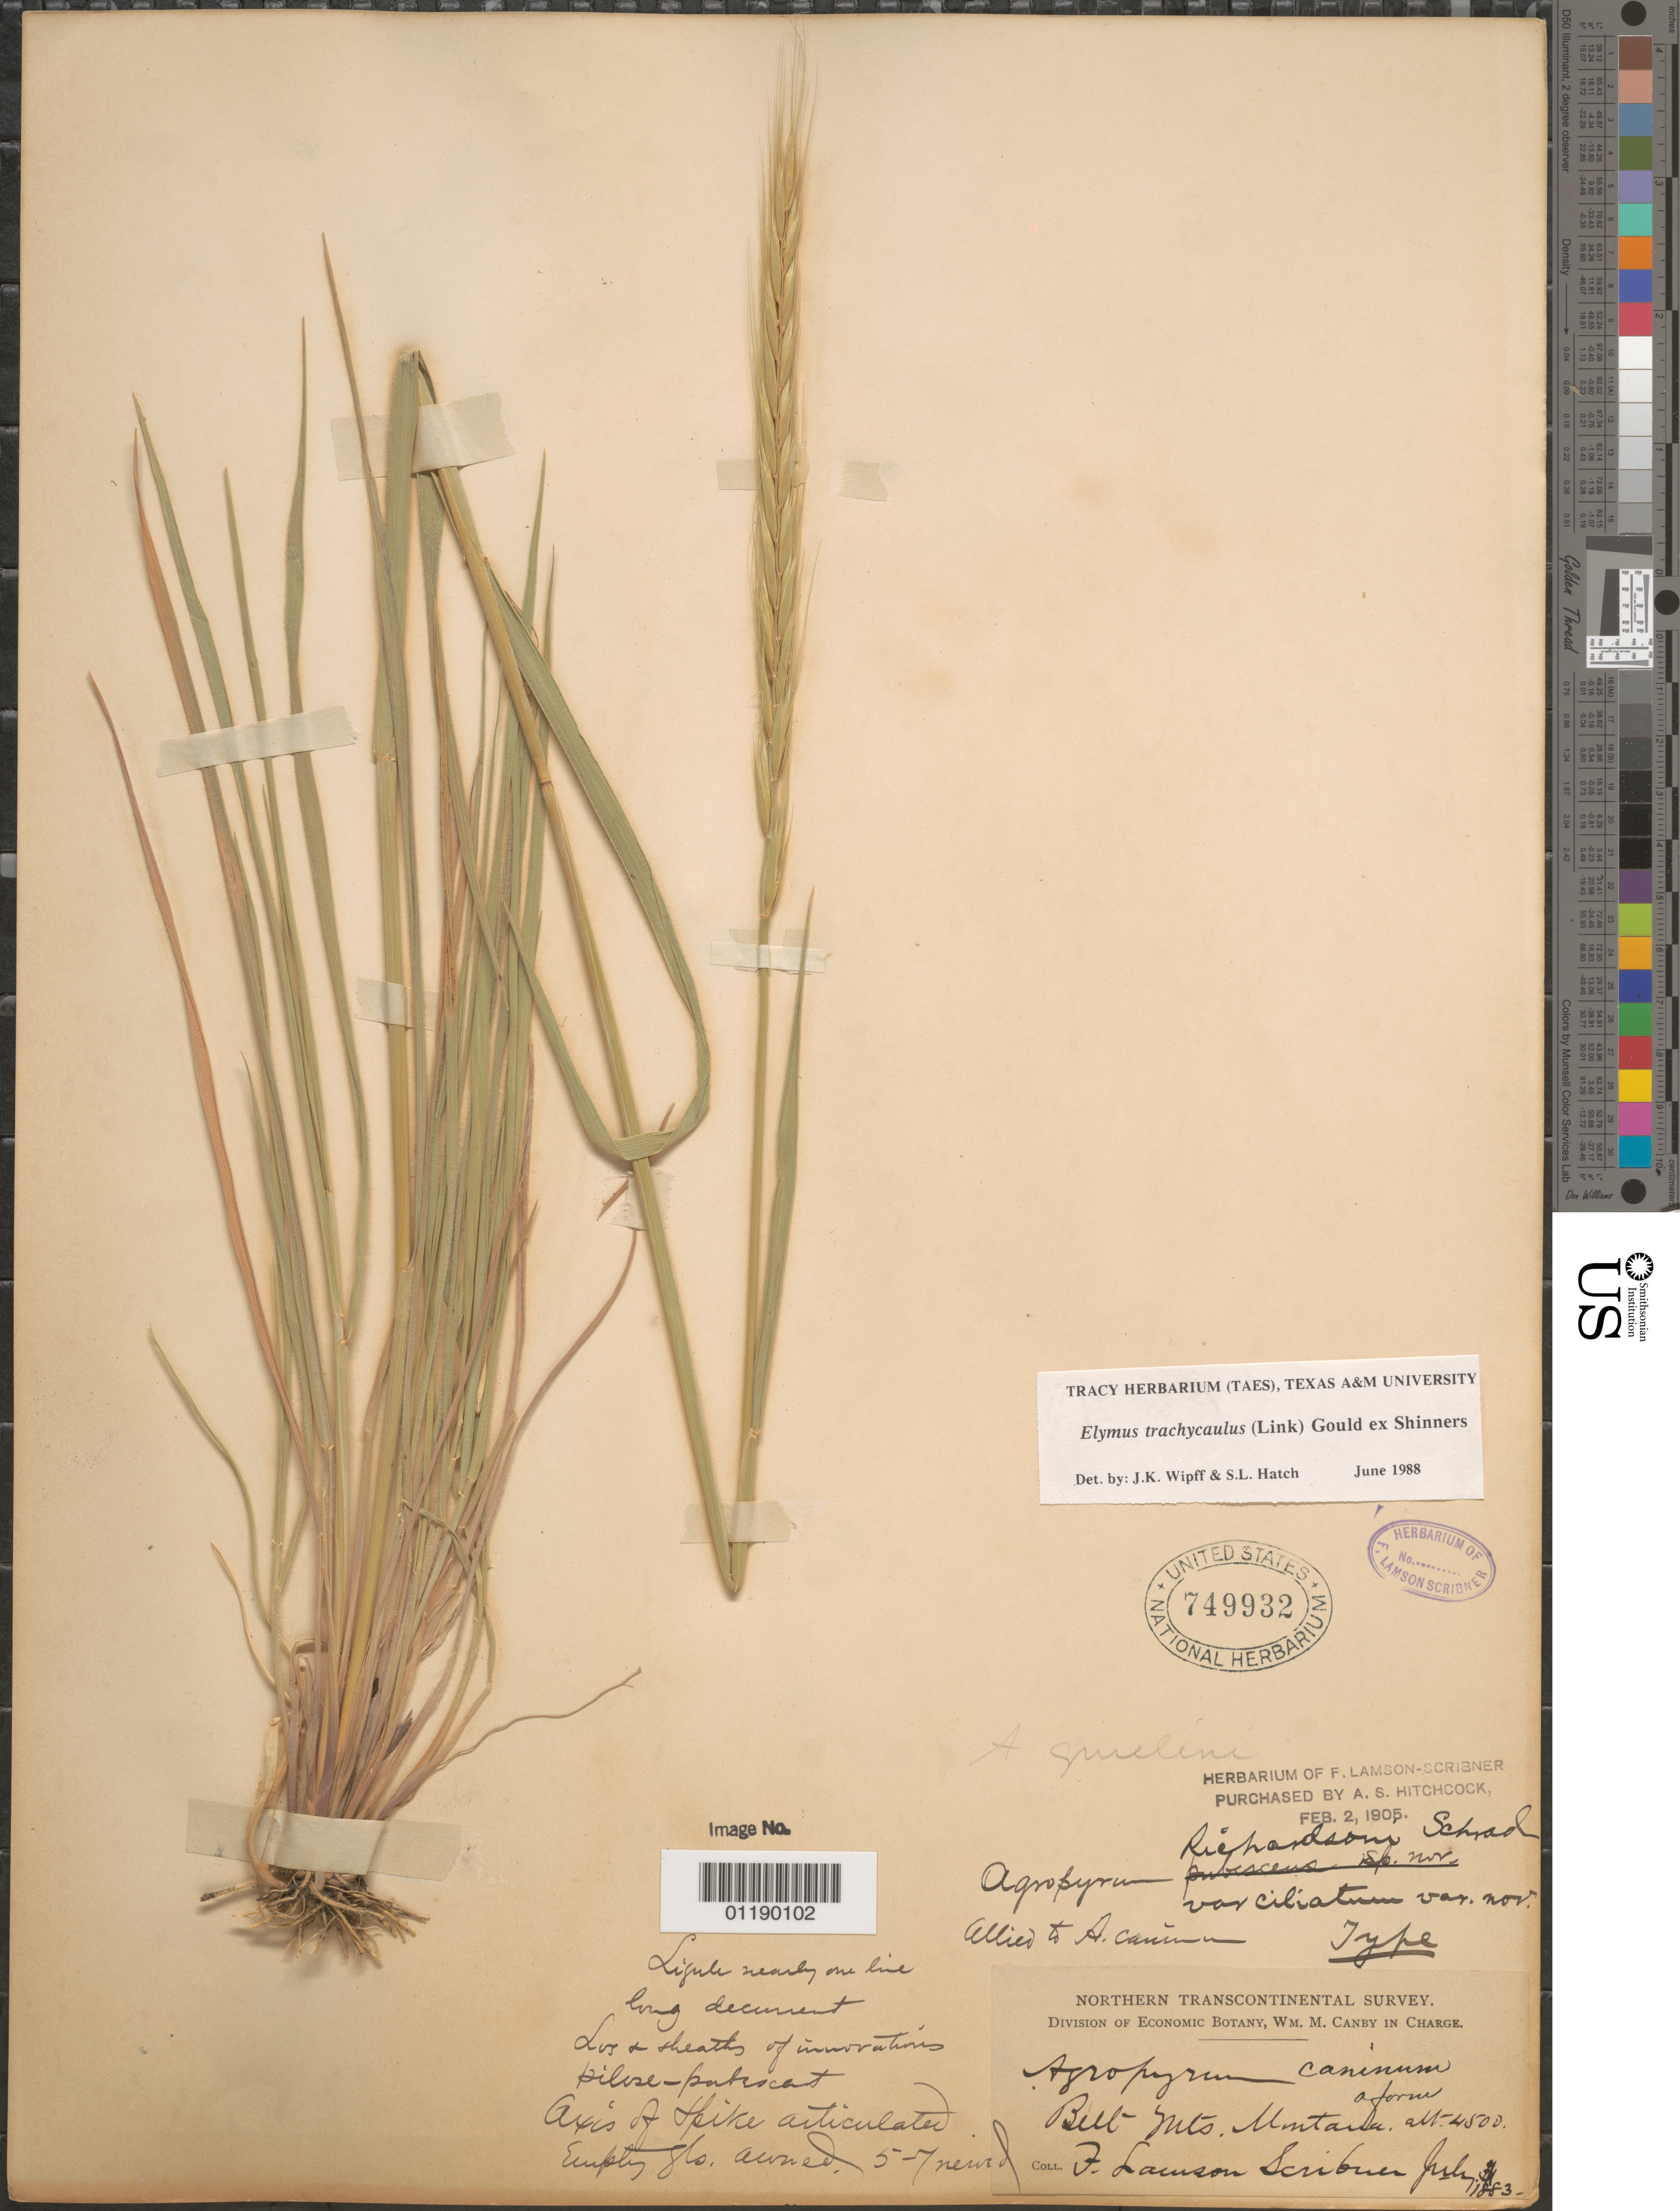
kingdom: Plantae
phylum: Tracheophyta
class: Liliopsida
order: Poales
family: Poaceae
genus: Elymus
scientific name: Elymus trachycaulus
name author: (Link) Gould ex Shinners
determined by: Wipff, J. K.; Hatch, S. L.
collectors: F. L. Scribner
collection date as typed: Jul 1883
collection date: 1883-07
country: United States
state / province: Montana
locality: Belt Mts.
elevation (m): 1372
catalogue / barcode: US 749932